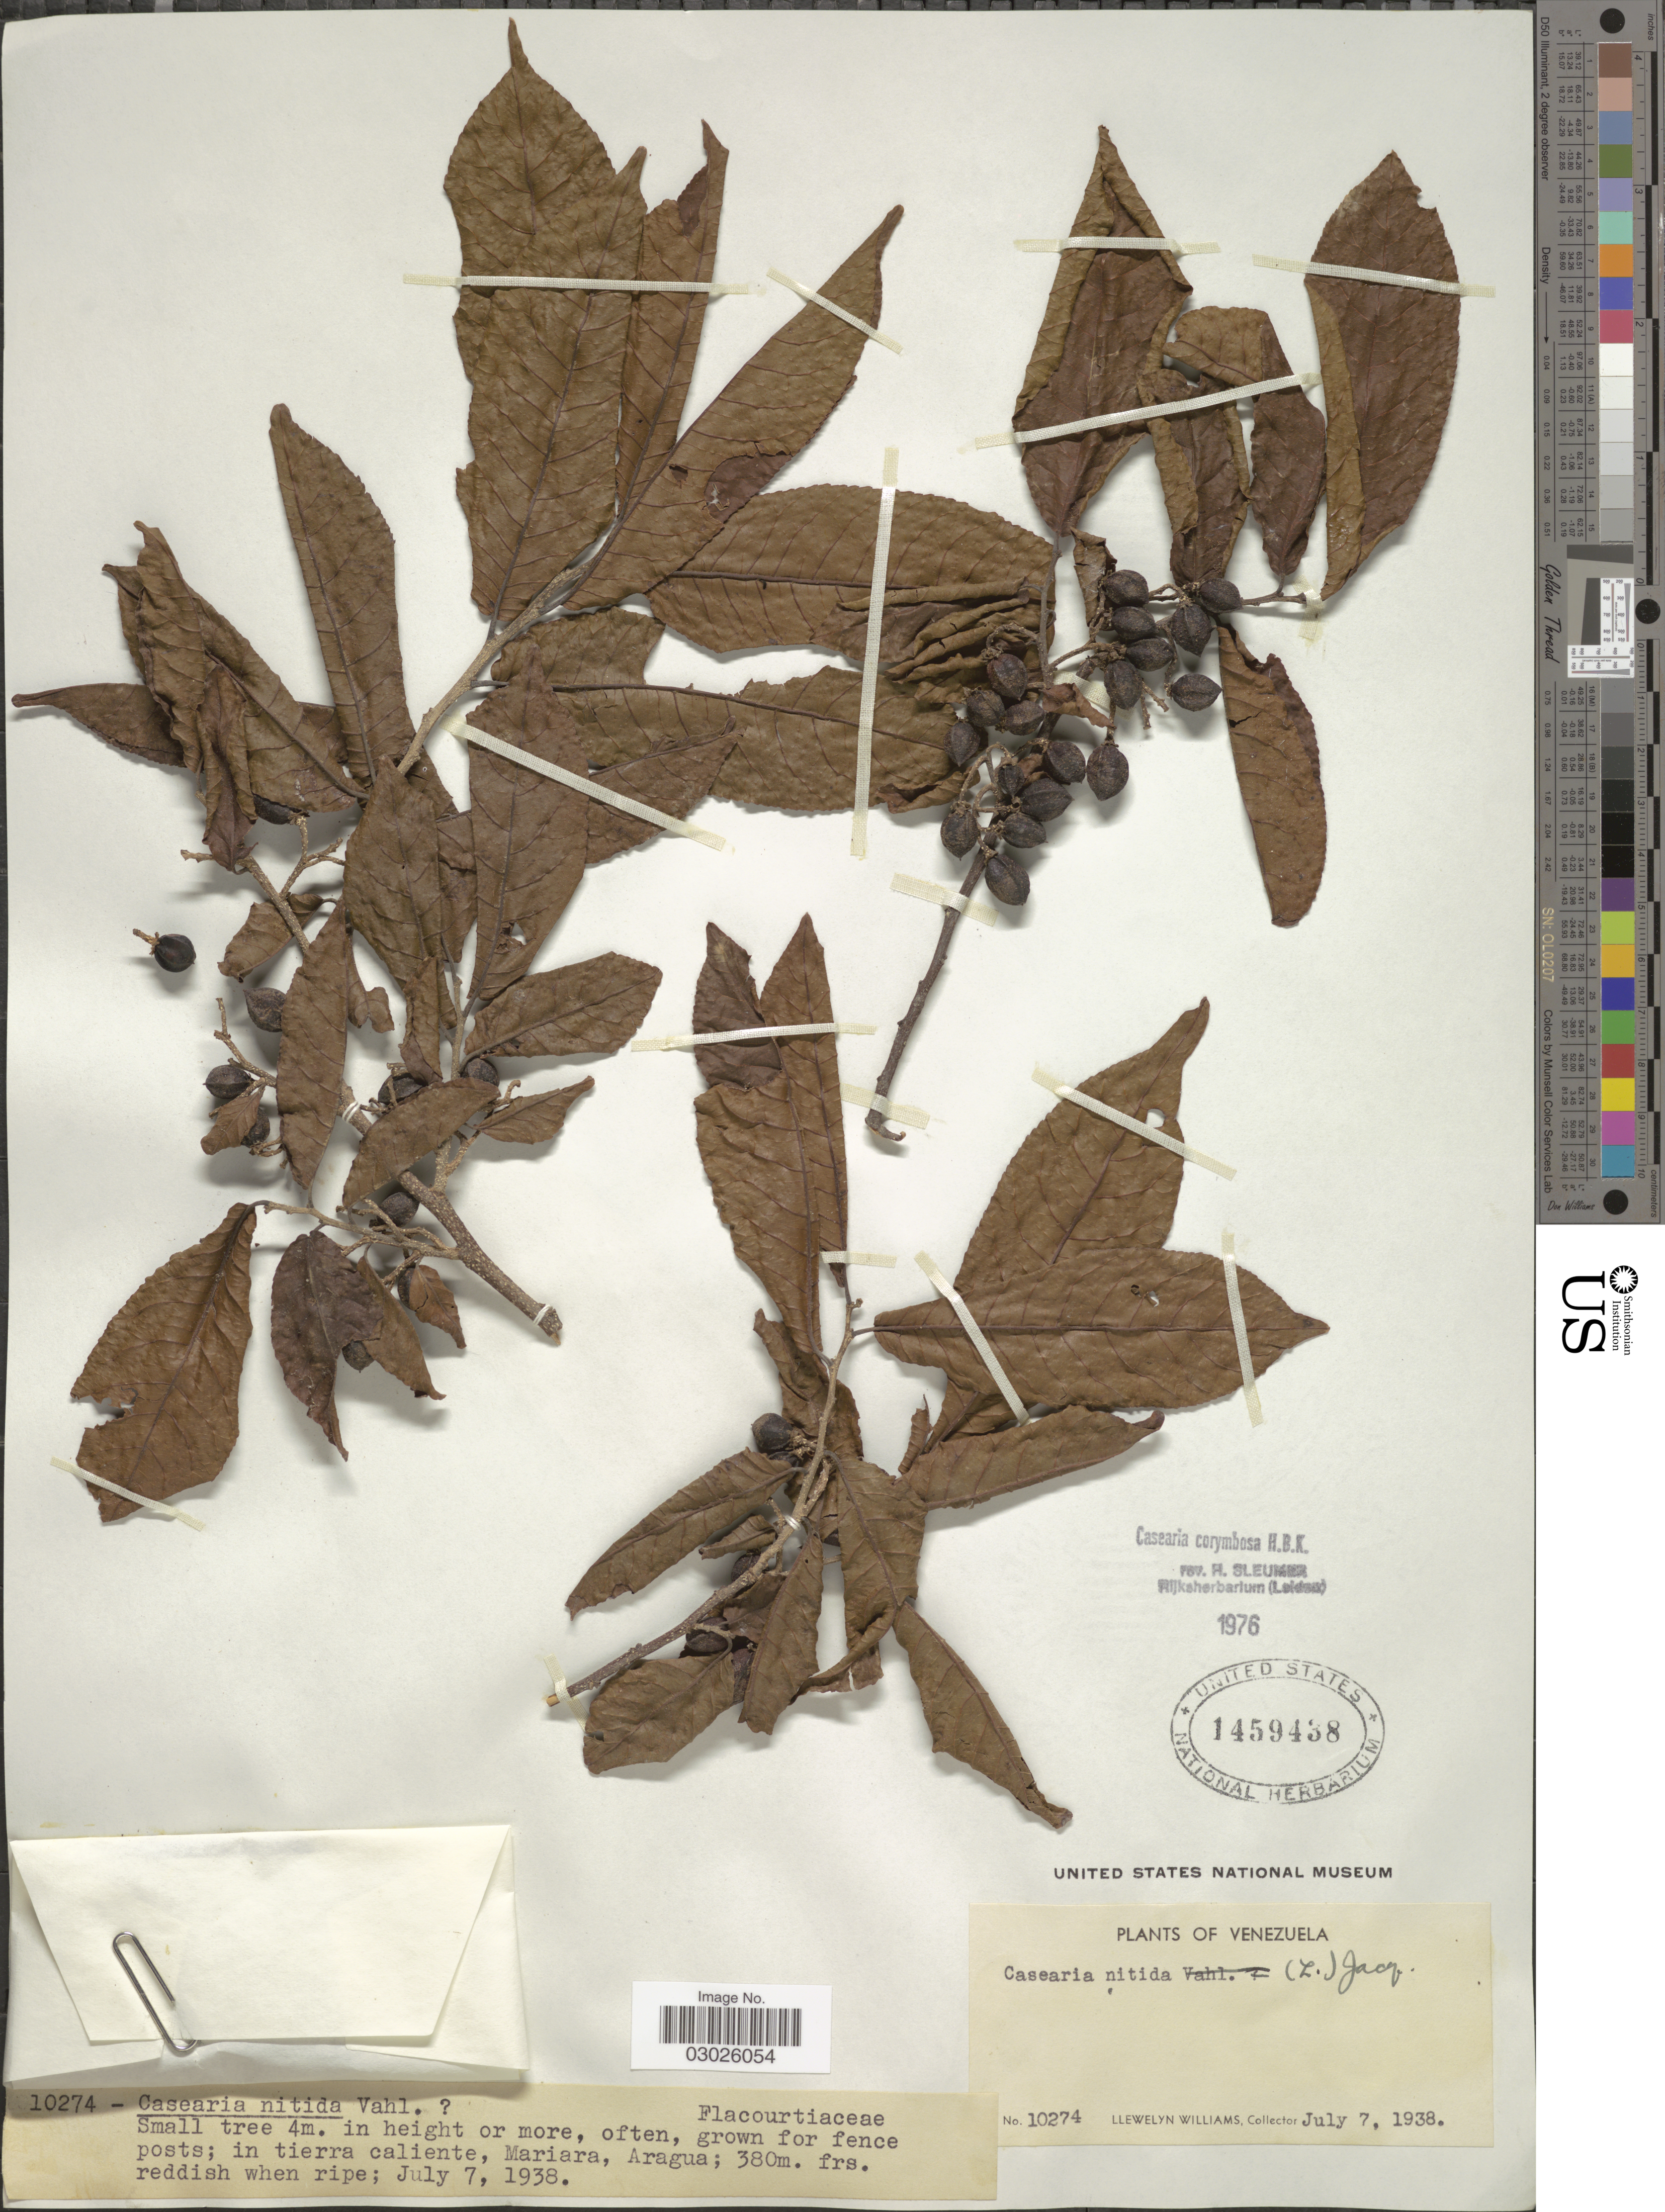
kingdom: Plantae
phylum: Tracheophyta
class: Magnoliopsida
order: Malpighiales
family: Salicaceae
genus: Casearia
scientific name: Casearia corymbosa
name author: Kunth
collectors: Ll. Williams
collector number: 10274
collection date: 1938-07-07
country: Venezuela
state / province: Aragua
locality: In tierra caliente, Mariara.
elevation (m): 380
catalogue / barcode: US 1459438